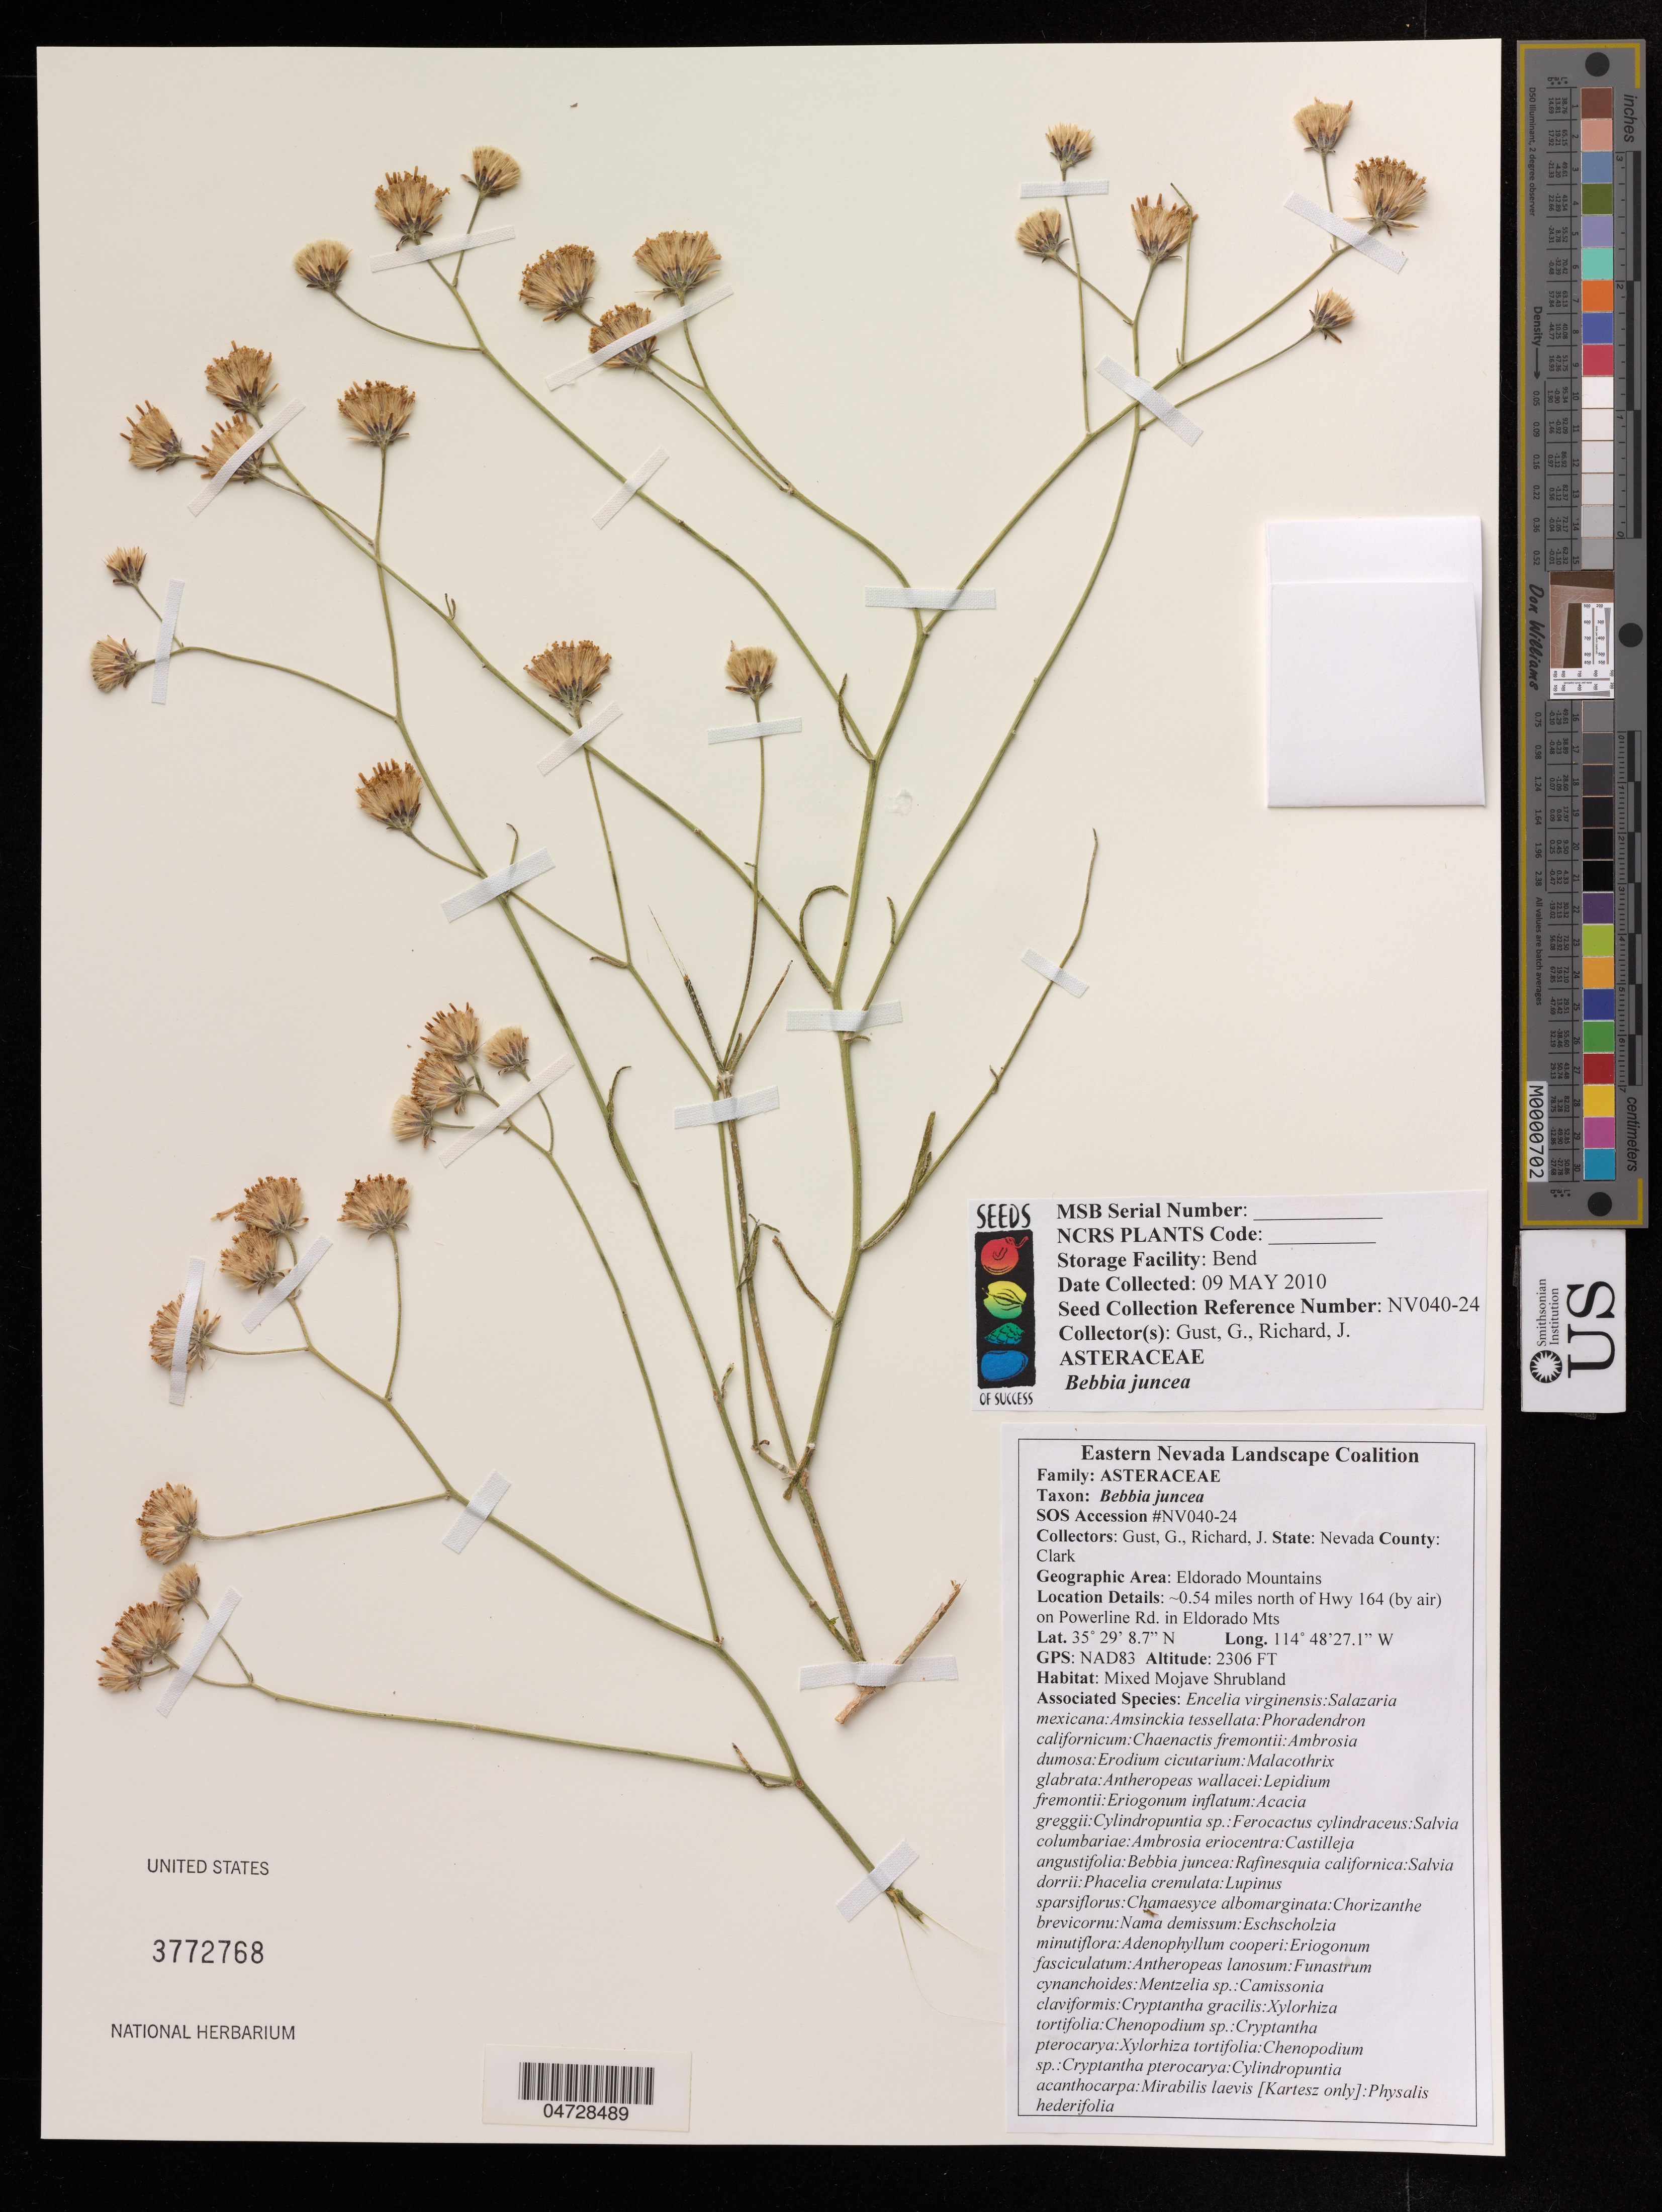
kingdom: Plantae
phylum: Tracheophyta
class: Magnoliopsida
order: Asterales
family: Asteraceae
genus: Bebbia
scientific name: Bebbia juncea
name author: (Benth.) Greene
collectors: G. Gust & J. Richard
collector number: NV040-24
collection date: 2010-05-09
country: United States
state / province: Nevada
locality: Eldorado Mountains, 0.54 miles north of Hwy 164 (by air) on Powerline Rd. in Eldorado Mts.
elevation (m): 703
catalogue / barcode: US 3772768